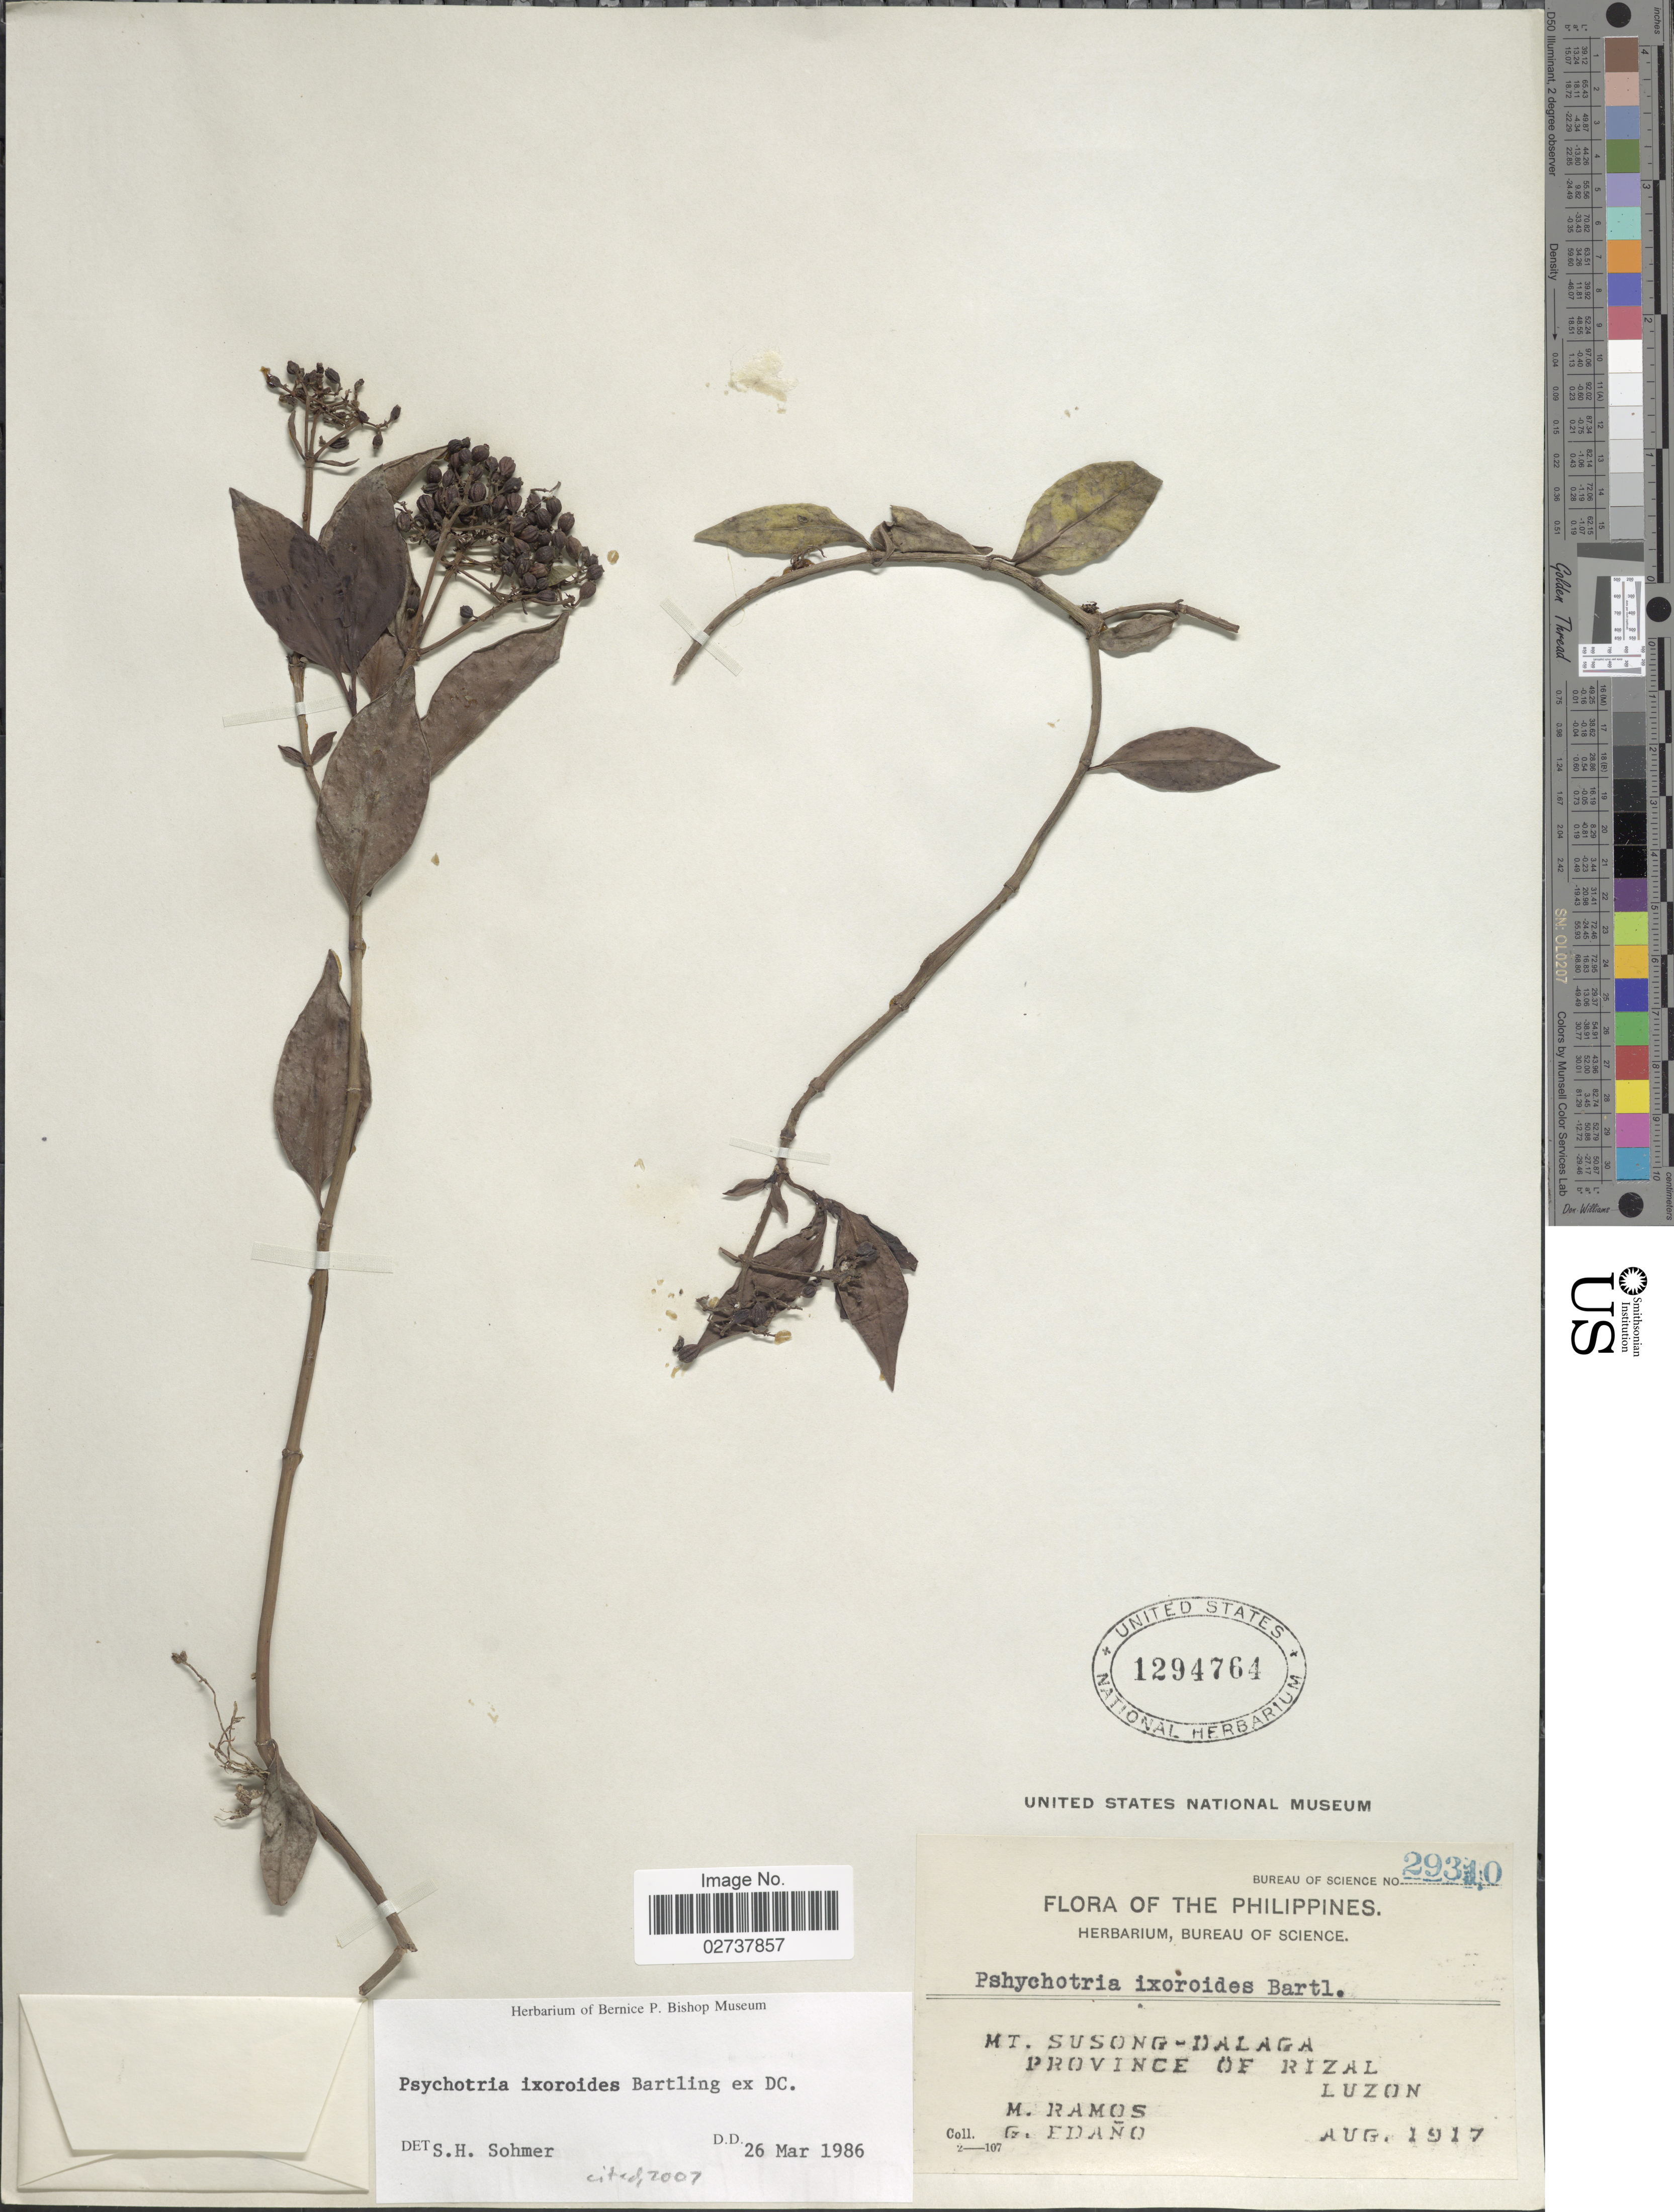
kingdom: Plantae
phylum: Tracheophyta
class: Magnoliopsida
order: Gentianales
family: Rubiaceae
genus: Psychotria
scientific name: Psychotria ixoroides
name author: Bartl. ex DC.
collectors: M. Ramos & G. Edaño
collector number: Bureau of Science 29310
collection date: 1917-08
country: Philippines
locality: Mt. Susong-Dalaga Province of Rizal, Luzon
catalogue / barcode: US 1294764